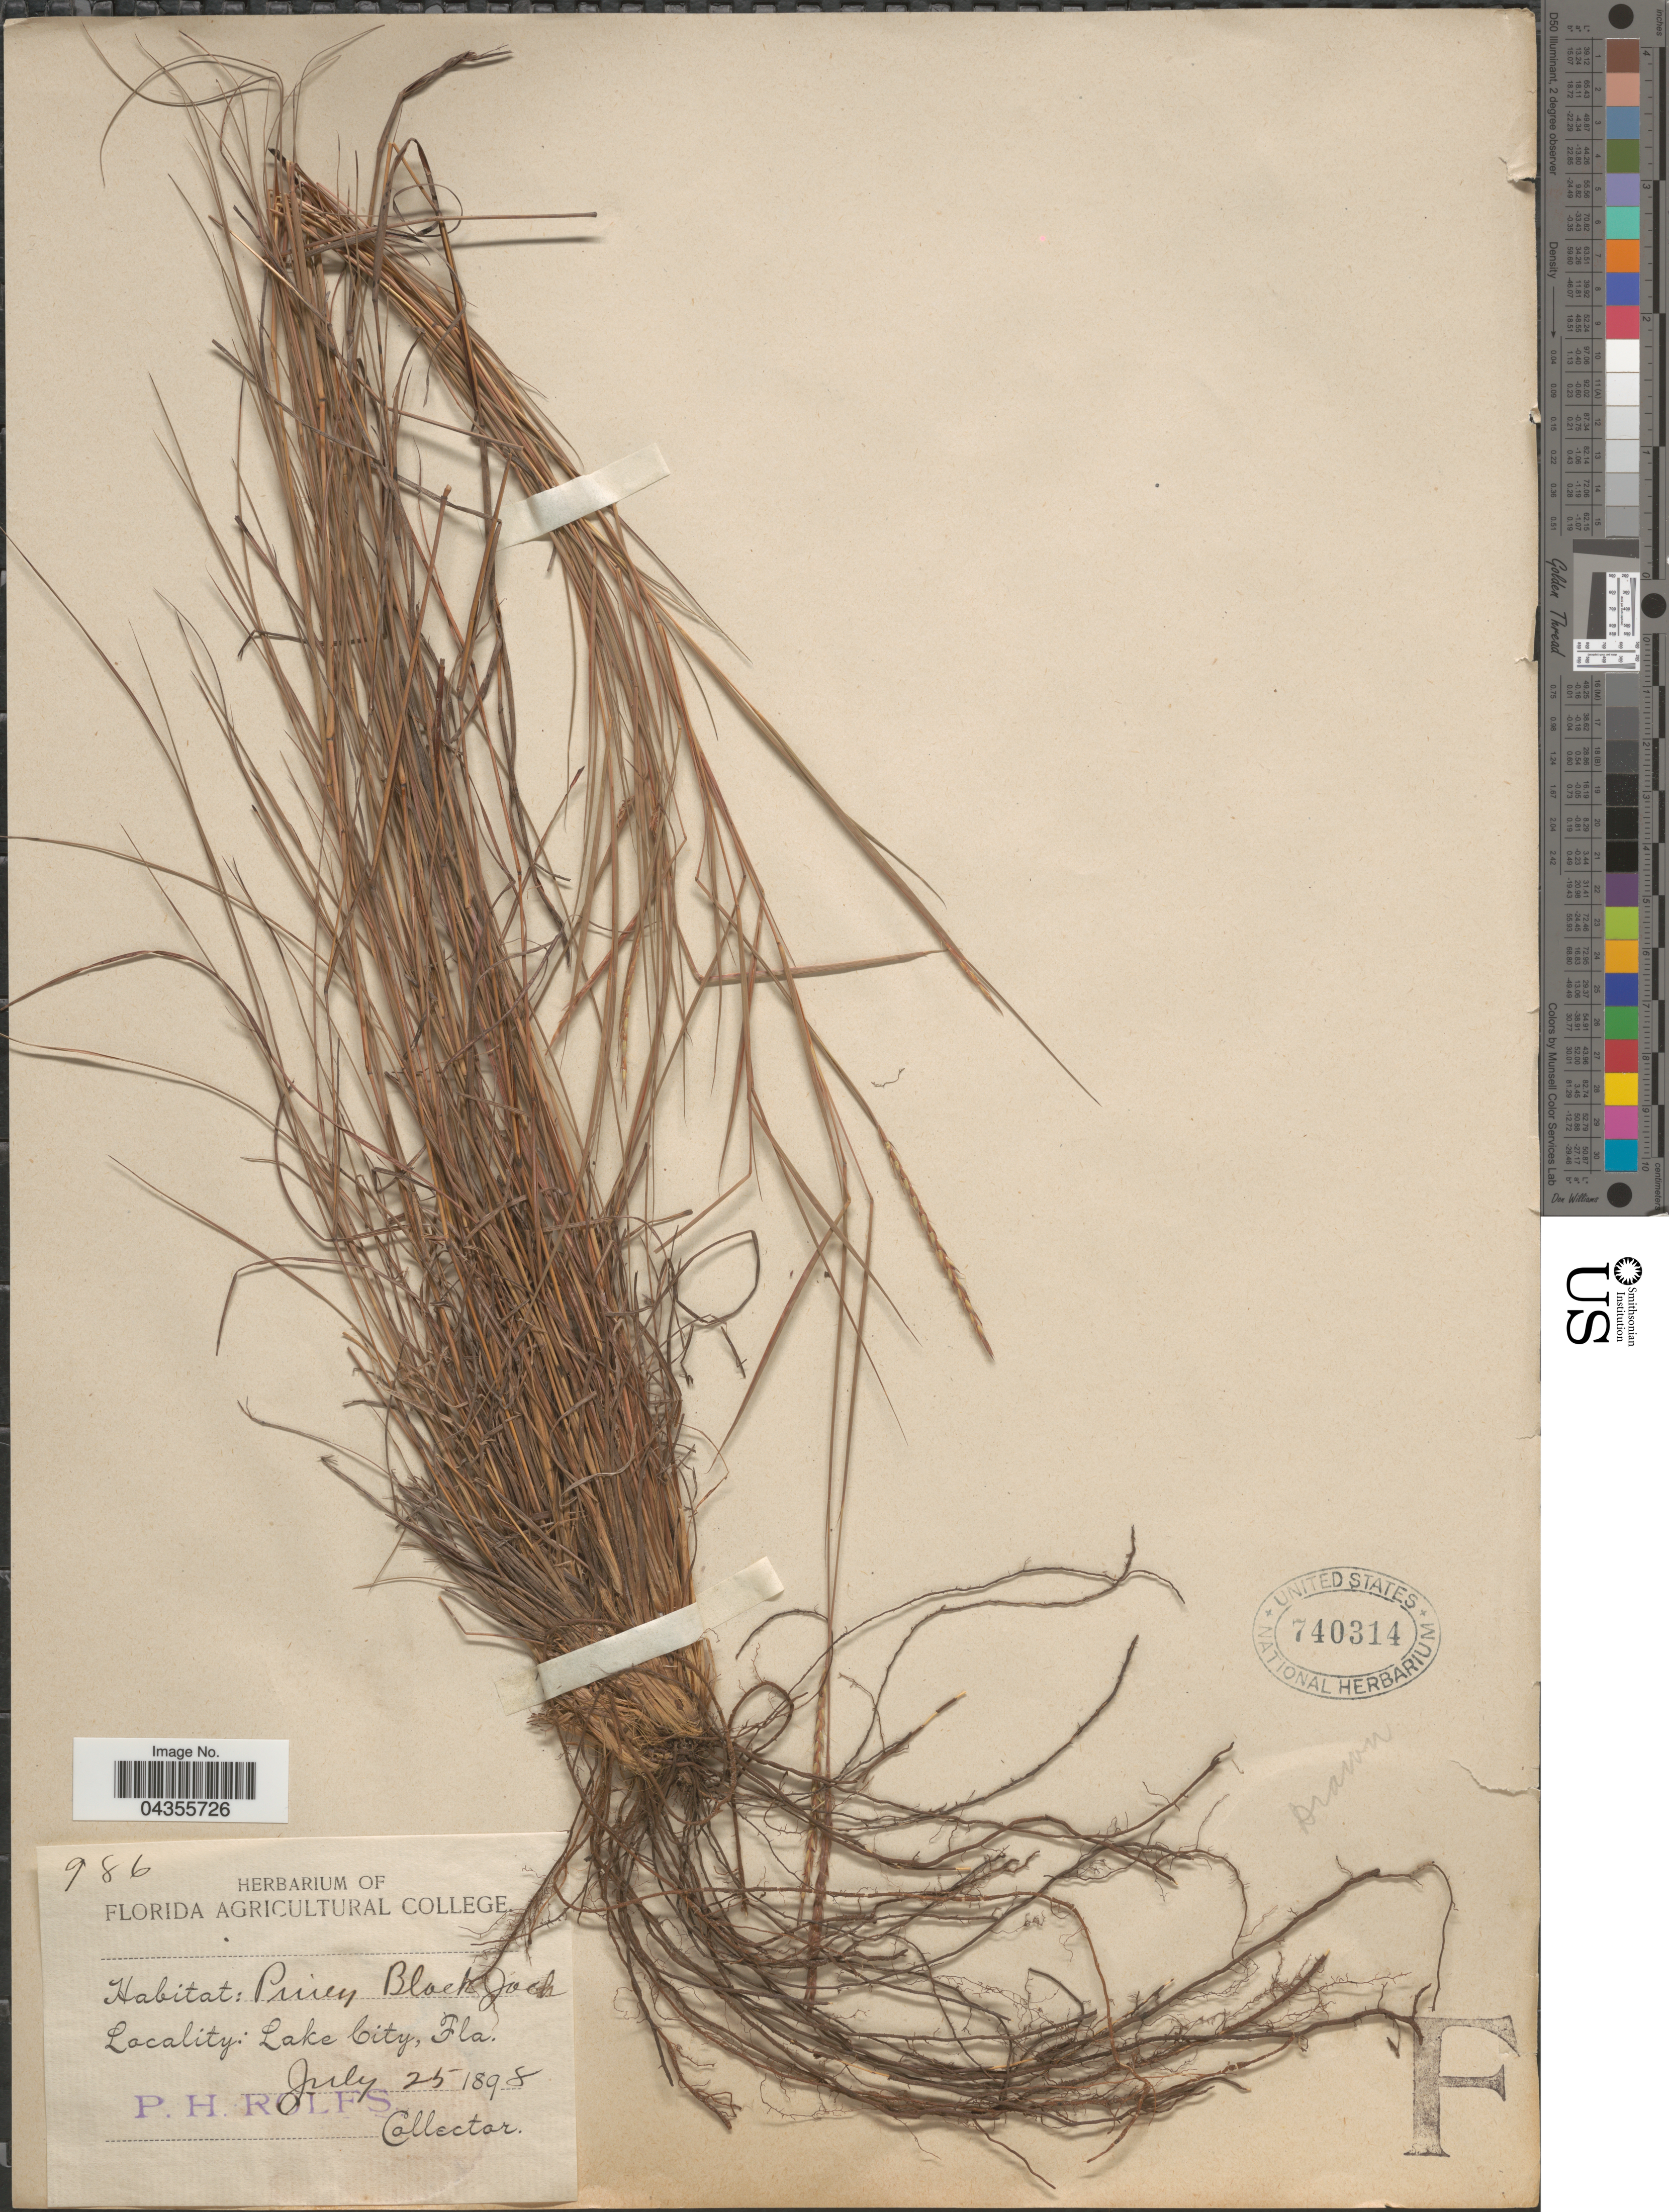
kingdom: Plantae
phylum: Tracheophyta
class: Liliopsida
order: Poales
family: Poaceae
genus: Schizachyrium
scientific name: Schizachyrium tenerum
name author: Nees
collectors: P. H. Rolfs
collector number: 986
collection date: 1898-07-25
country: United States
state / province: Florida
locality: Piney Black Jack. Lake City.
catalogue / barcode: US 740314